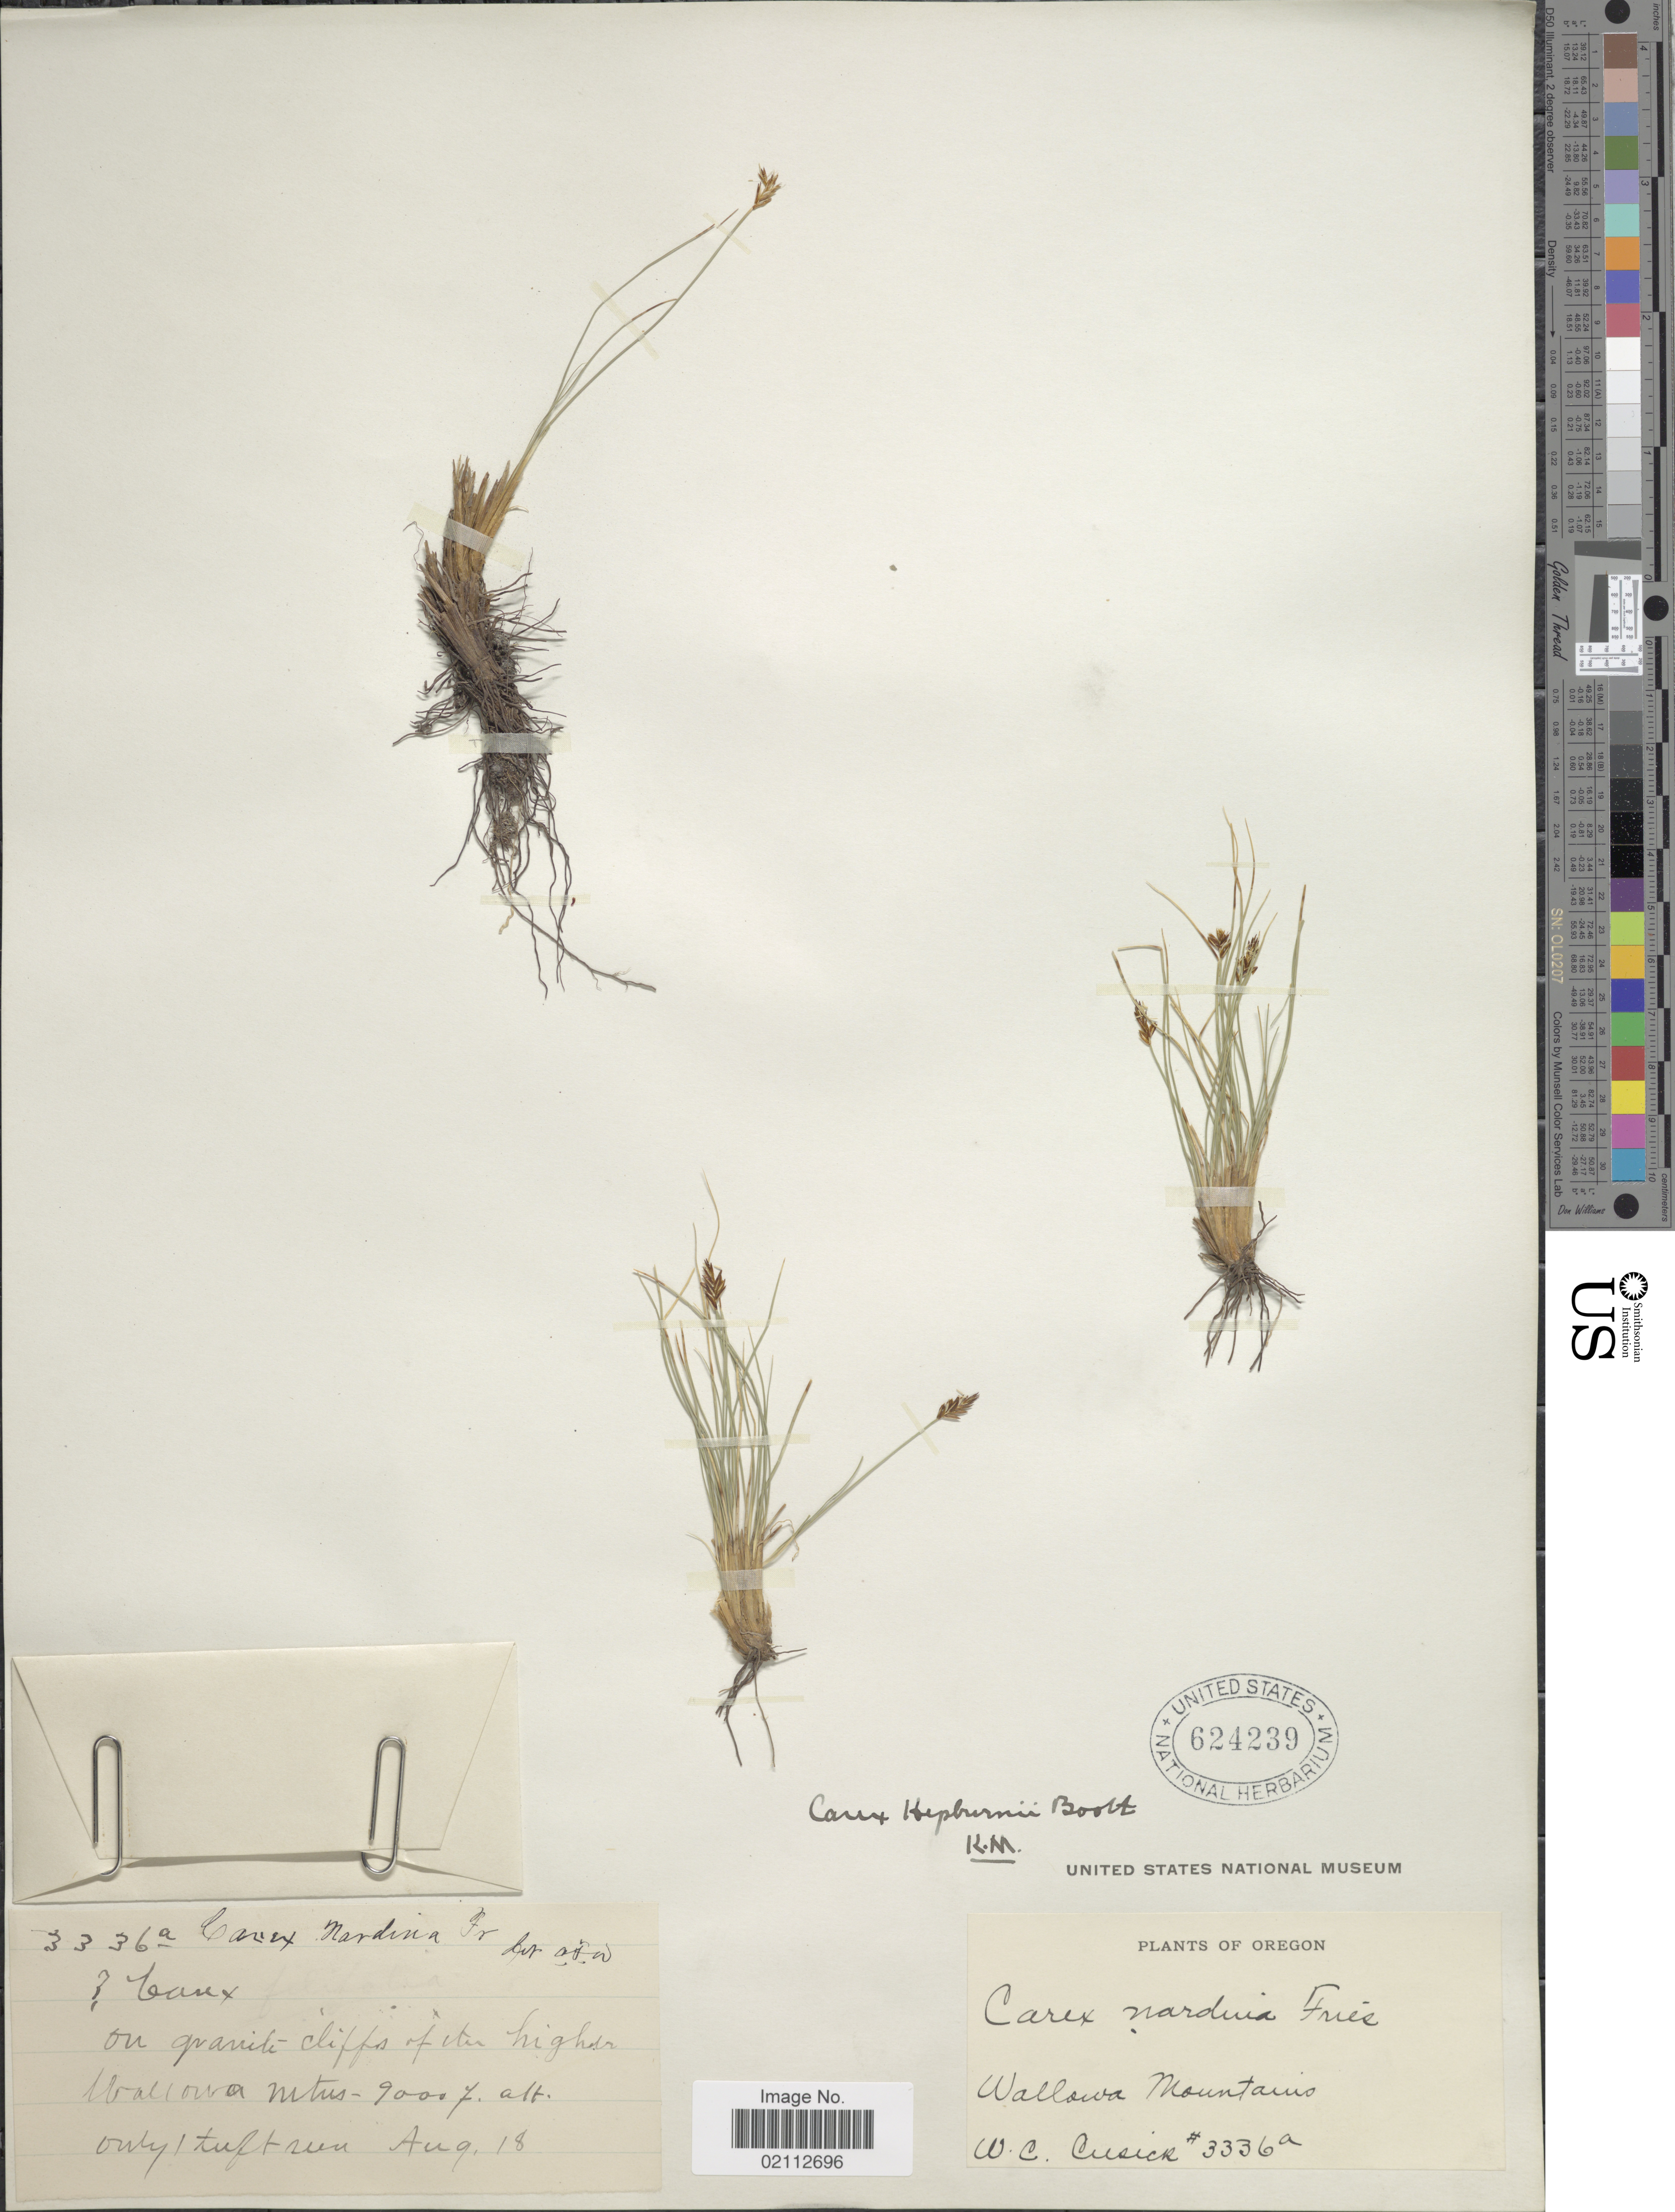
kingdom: Plantae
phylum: Tracheophyta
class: Liliopsida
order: Poales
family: Cyperaceae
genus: Carex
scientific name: Carex nardina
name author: (Hornem.) Fr.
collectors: W. C. Cusick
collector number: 3336a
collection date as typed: Transcribed d/m/y: /8/18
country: United States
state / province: Oregon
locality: Wallowa Mountains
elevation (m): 2743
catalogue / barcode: US 624239